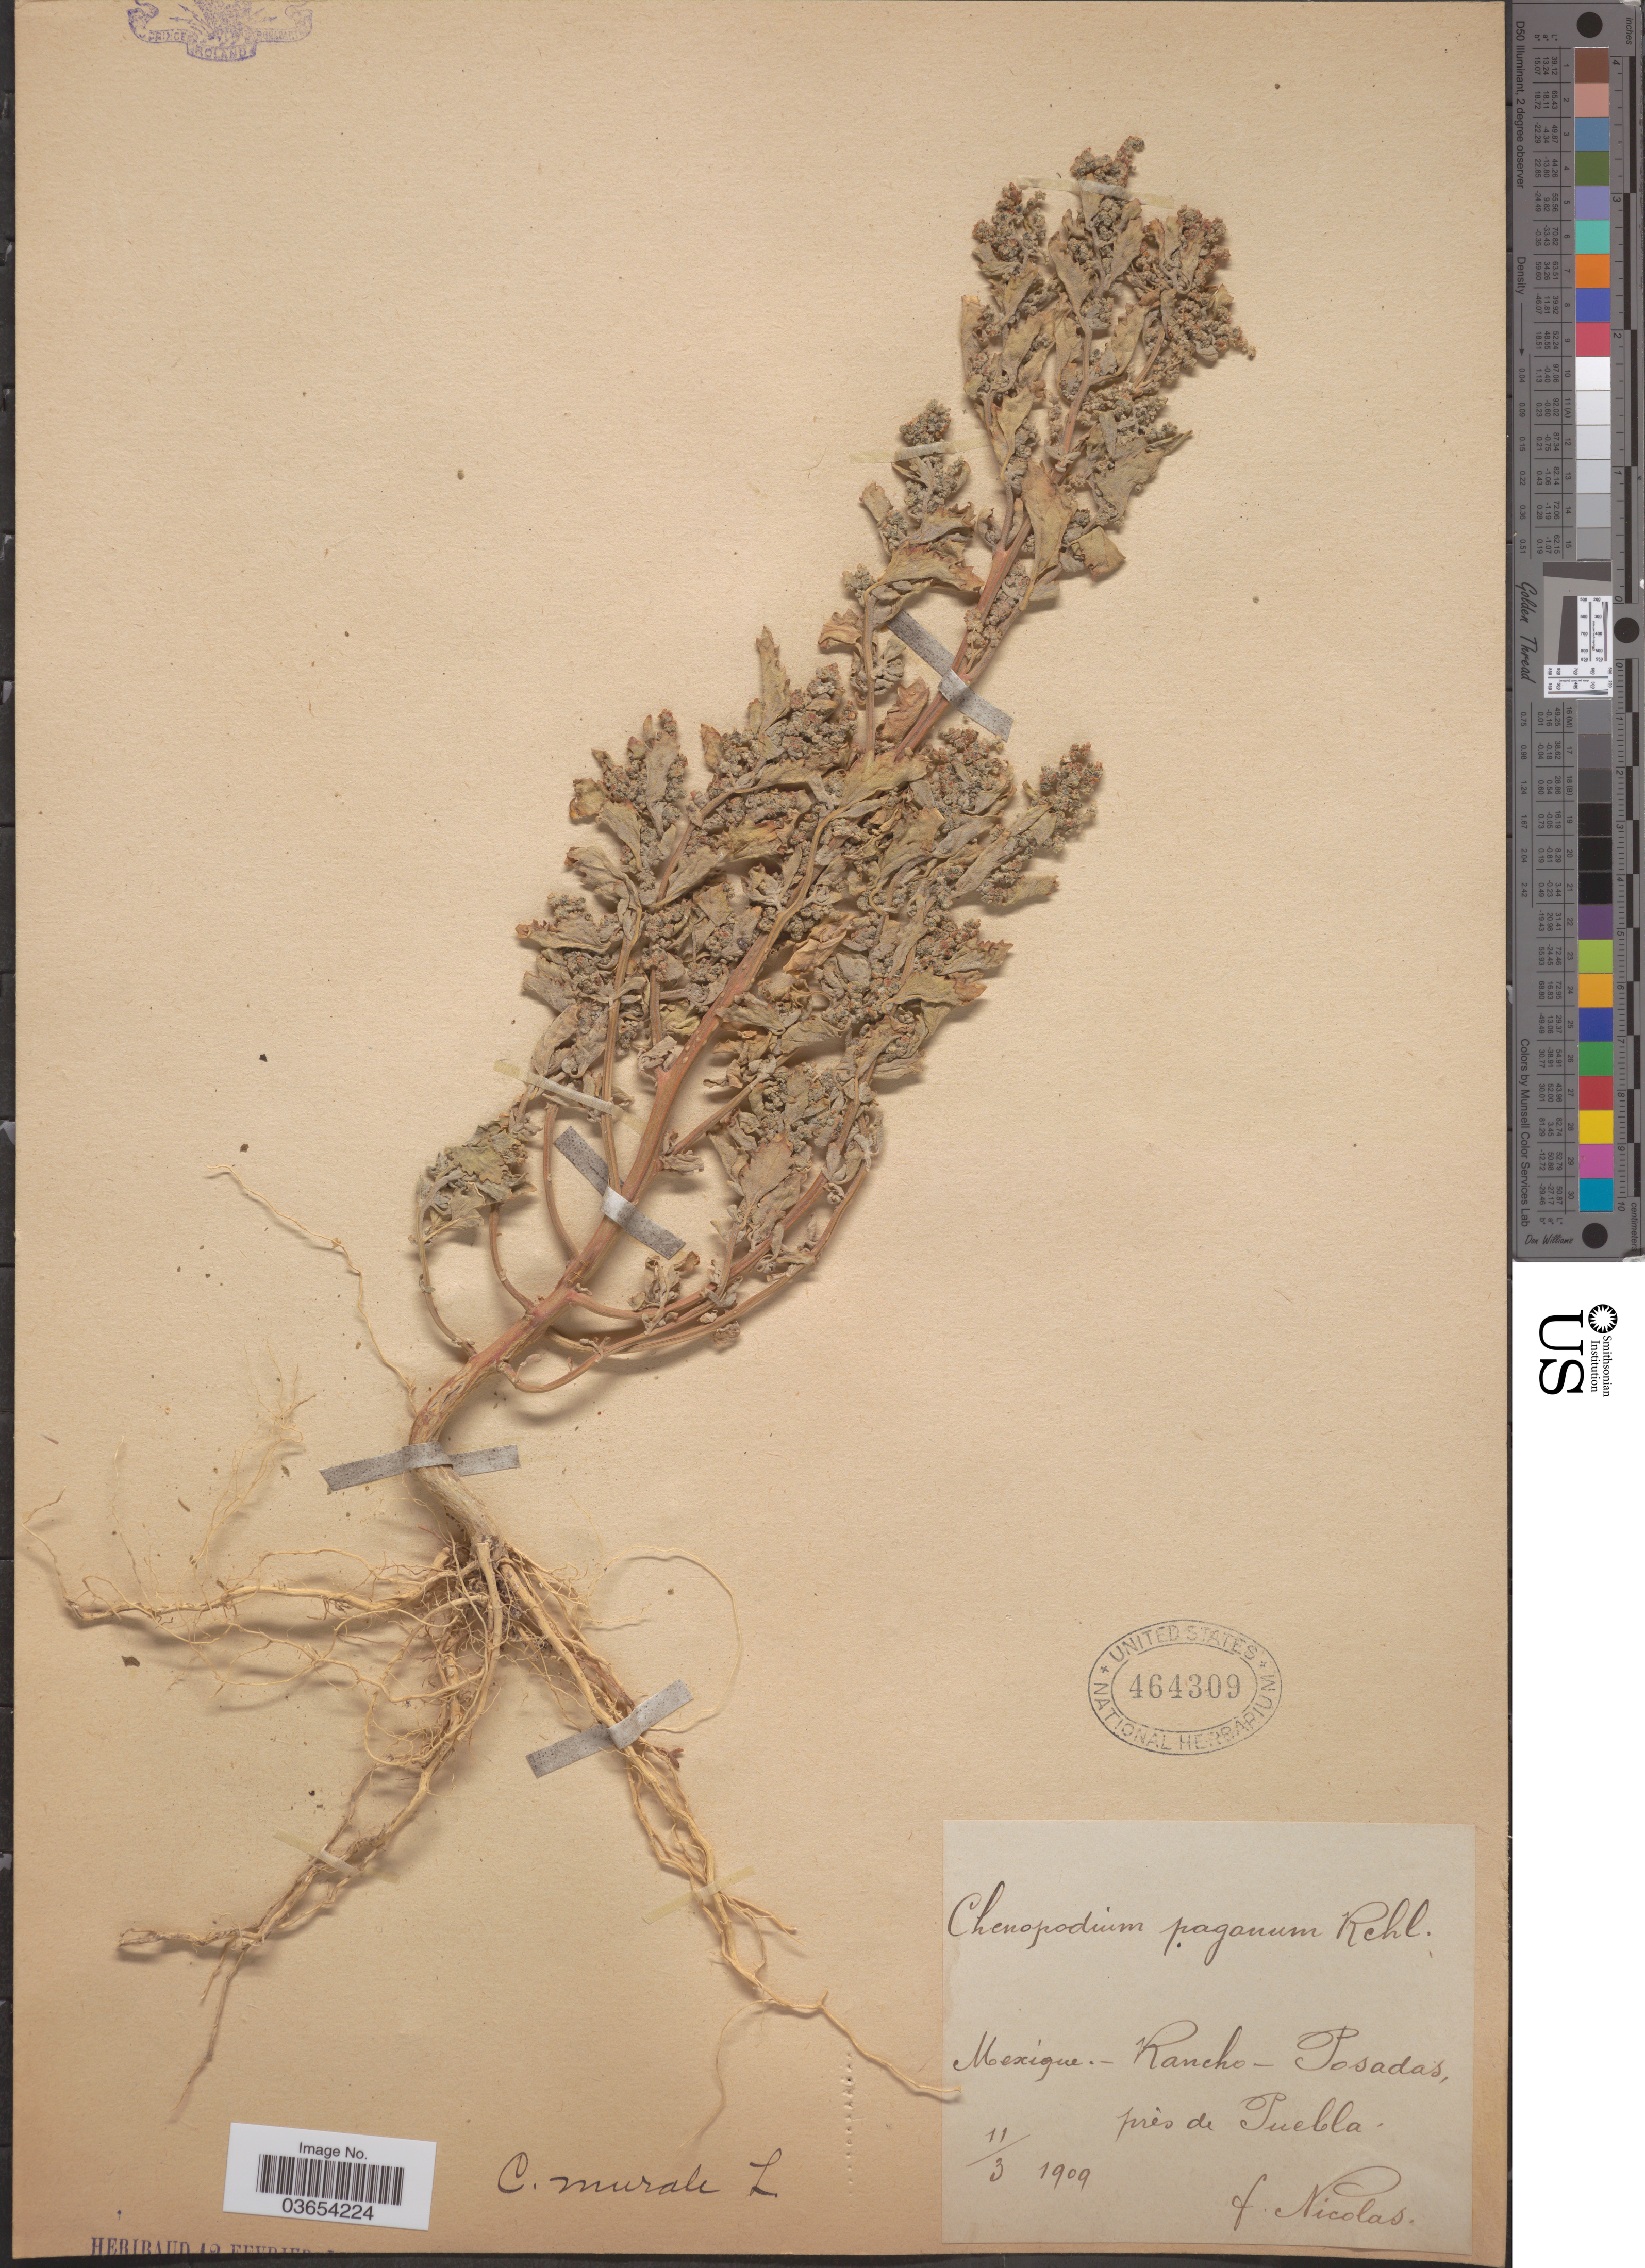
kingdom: Plantae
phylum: Tracheophyta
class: Magnoliopsida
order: Caryophyllales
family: Amaranthaceae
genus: Chenopodium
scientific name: Chenopodium murale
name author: L.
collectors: F. Nicolas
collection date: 1909-03-11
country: Mexico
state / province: Puebla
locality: Rancho - Posadas, près de Puebla.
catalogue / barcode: US 464309